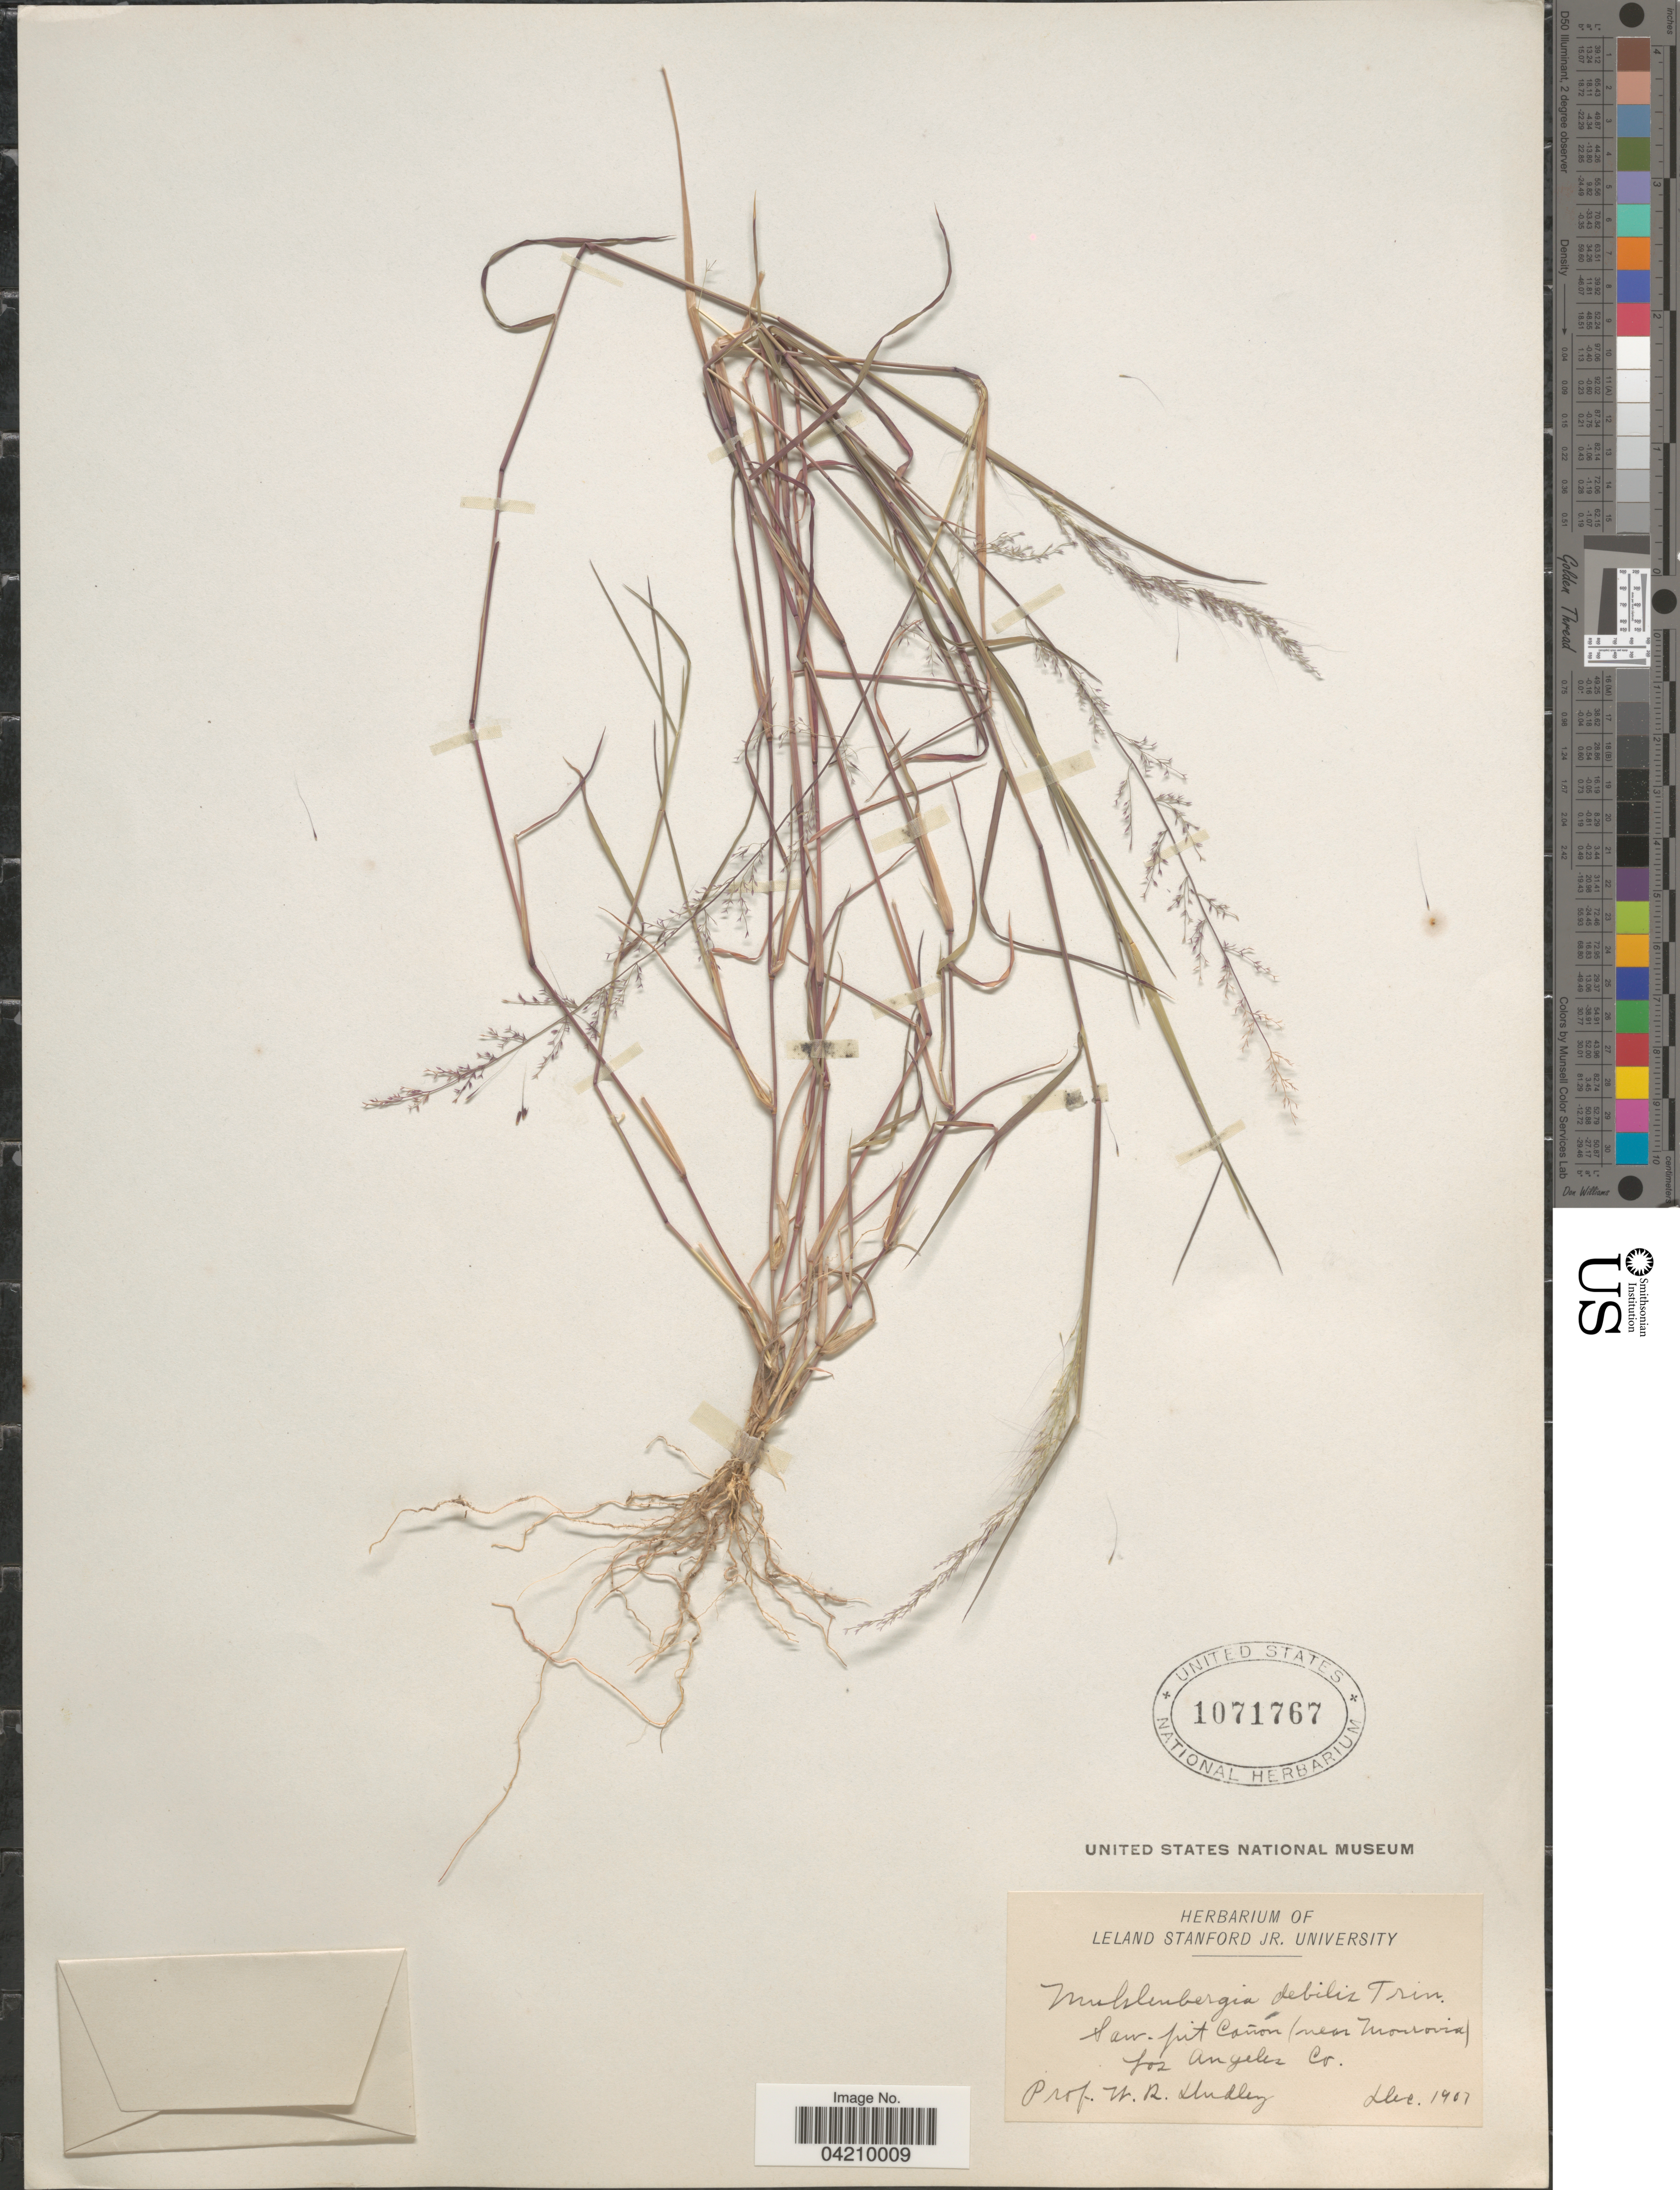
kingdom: Plantae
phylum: Tracheophyta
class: Liliopsida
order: Poales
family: Poaceae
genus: Muhlenbergia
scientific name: Muhlenbergia microsperma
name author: (DC.) Kunth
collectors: W. Hudley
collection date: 1907-12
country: United States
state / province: California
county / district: Los Angeles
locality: Saw-pit Cañon (near Monrovia). Los Angeles Co.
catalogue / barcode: US 1071767